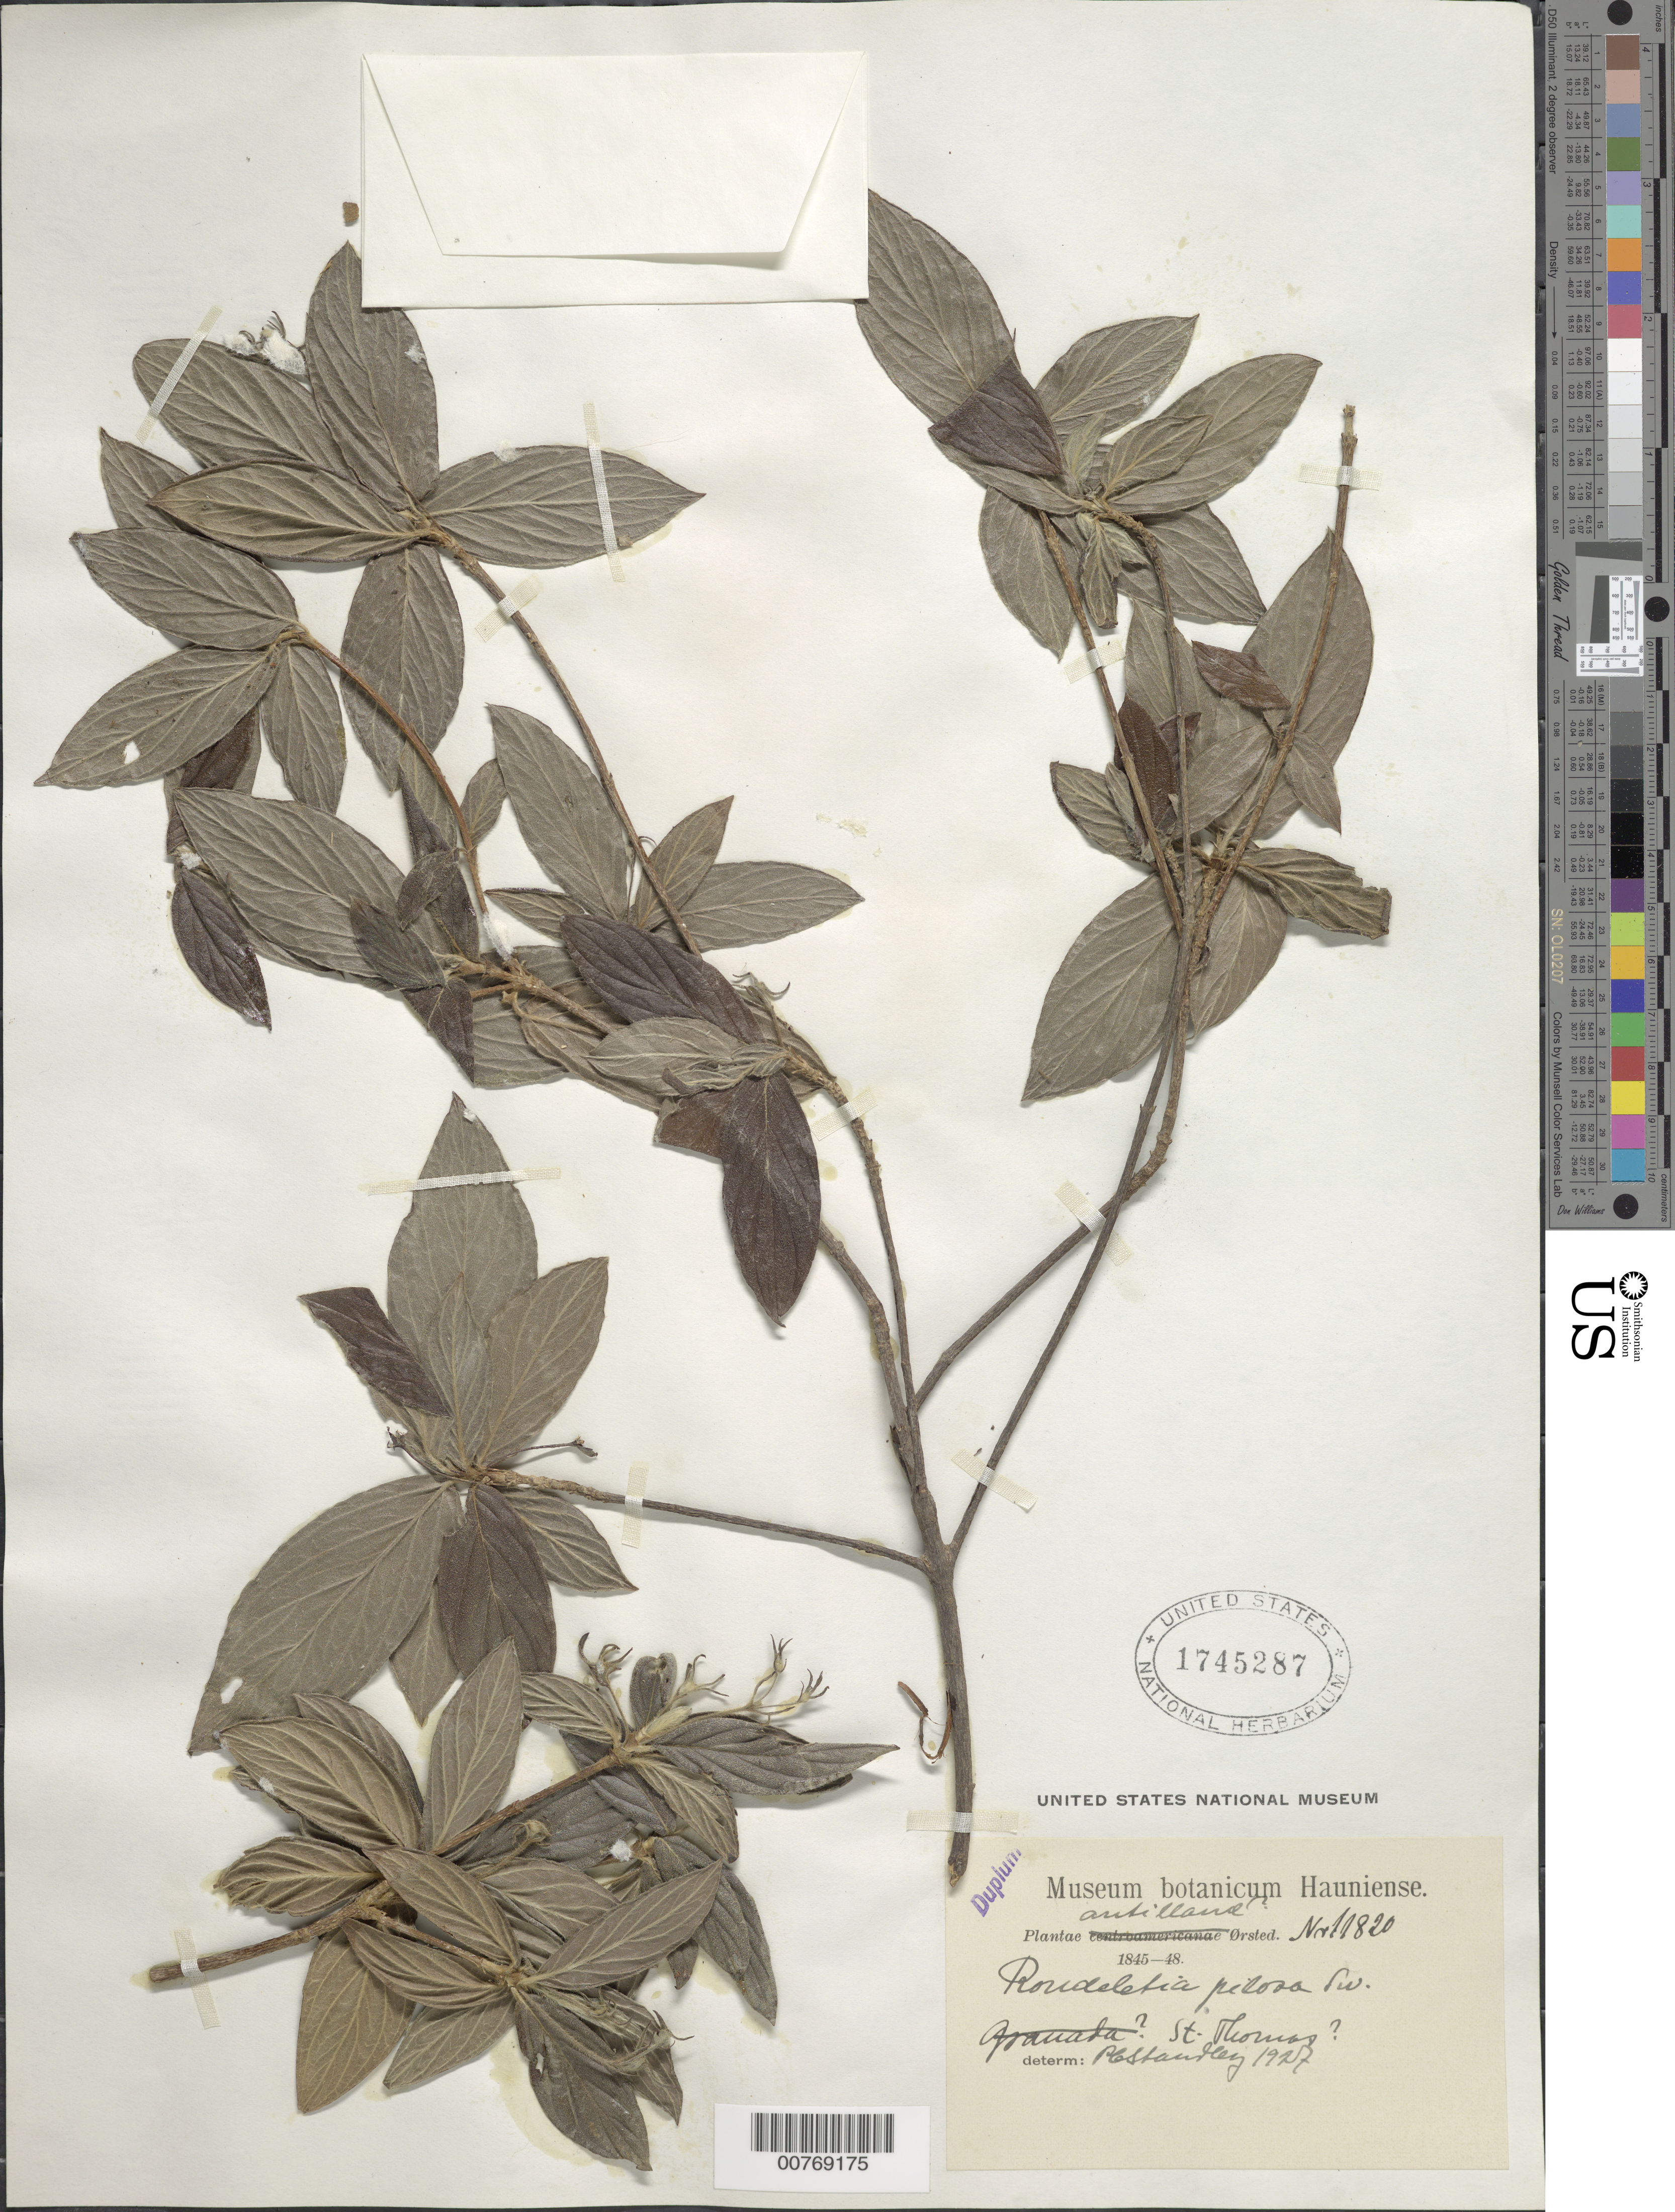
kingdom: Plantae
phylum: Tracheophyta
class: Magnoliopsida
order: Gentianales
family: Rubiaceae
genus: Rondeletia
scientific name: Rondeletia pilosa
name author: Sw.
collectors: A. S. Oersted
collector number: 11820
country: U.S. Virgin Islands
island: St. Thomas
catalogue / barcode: US 1745287